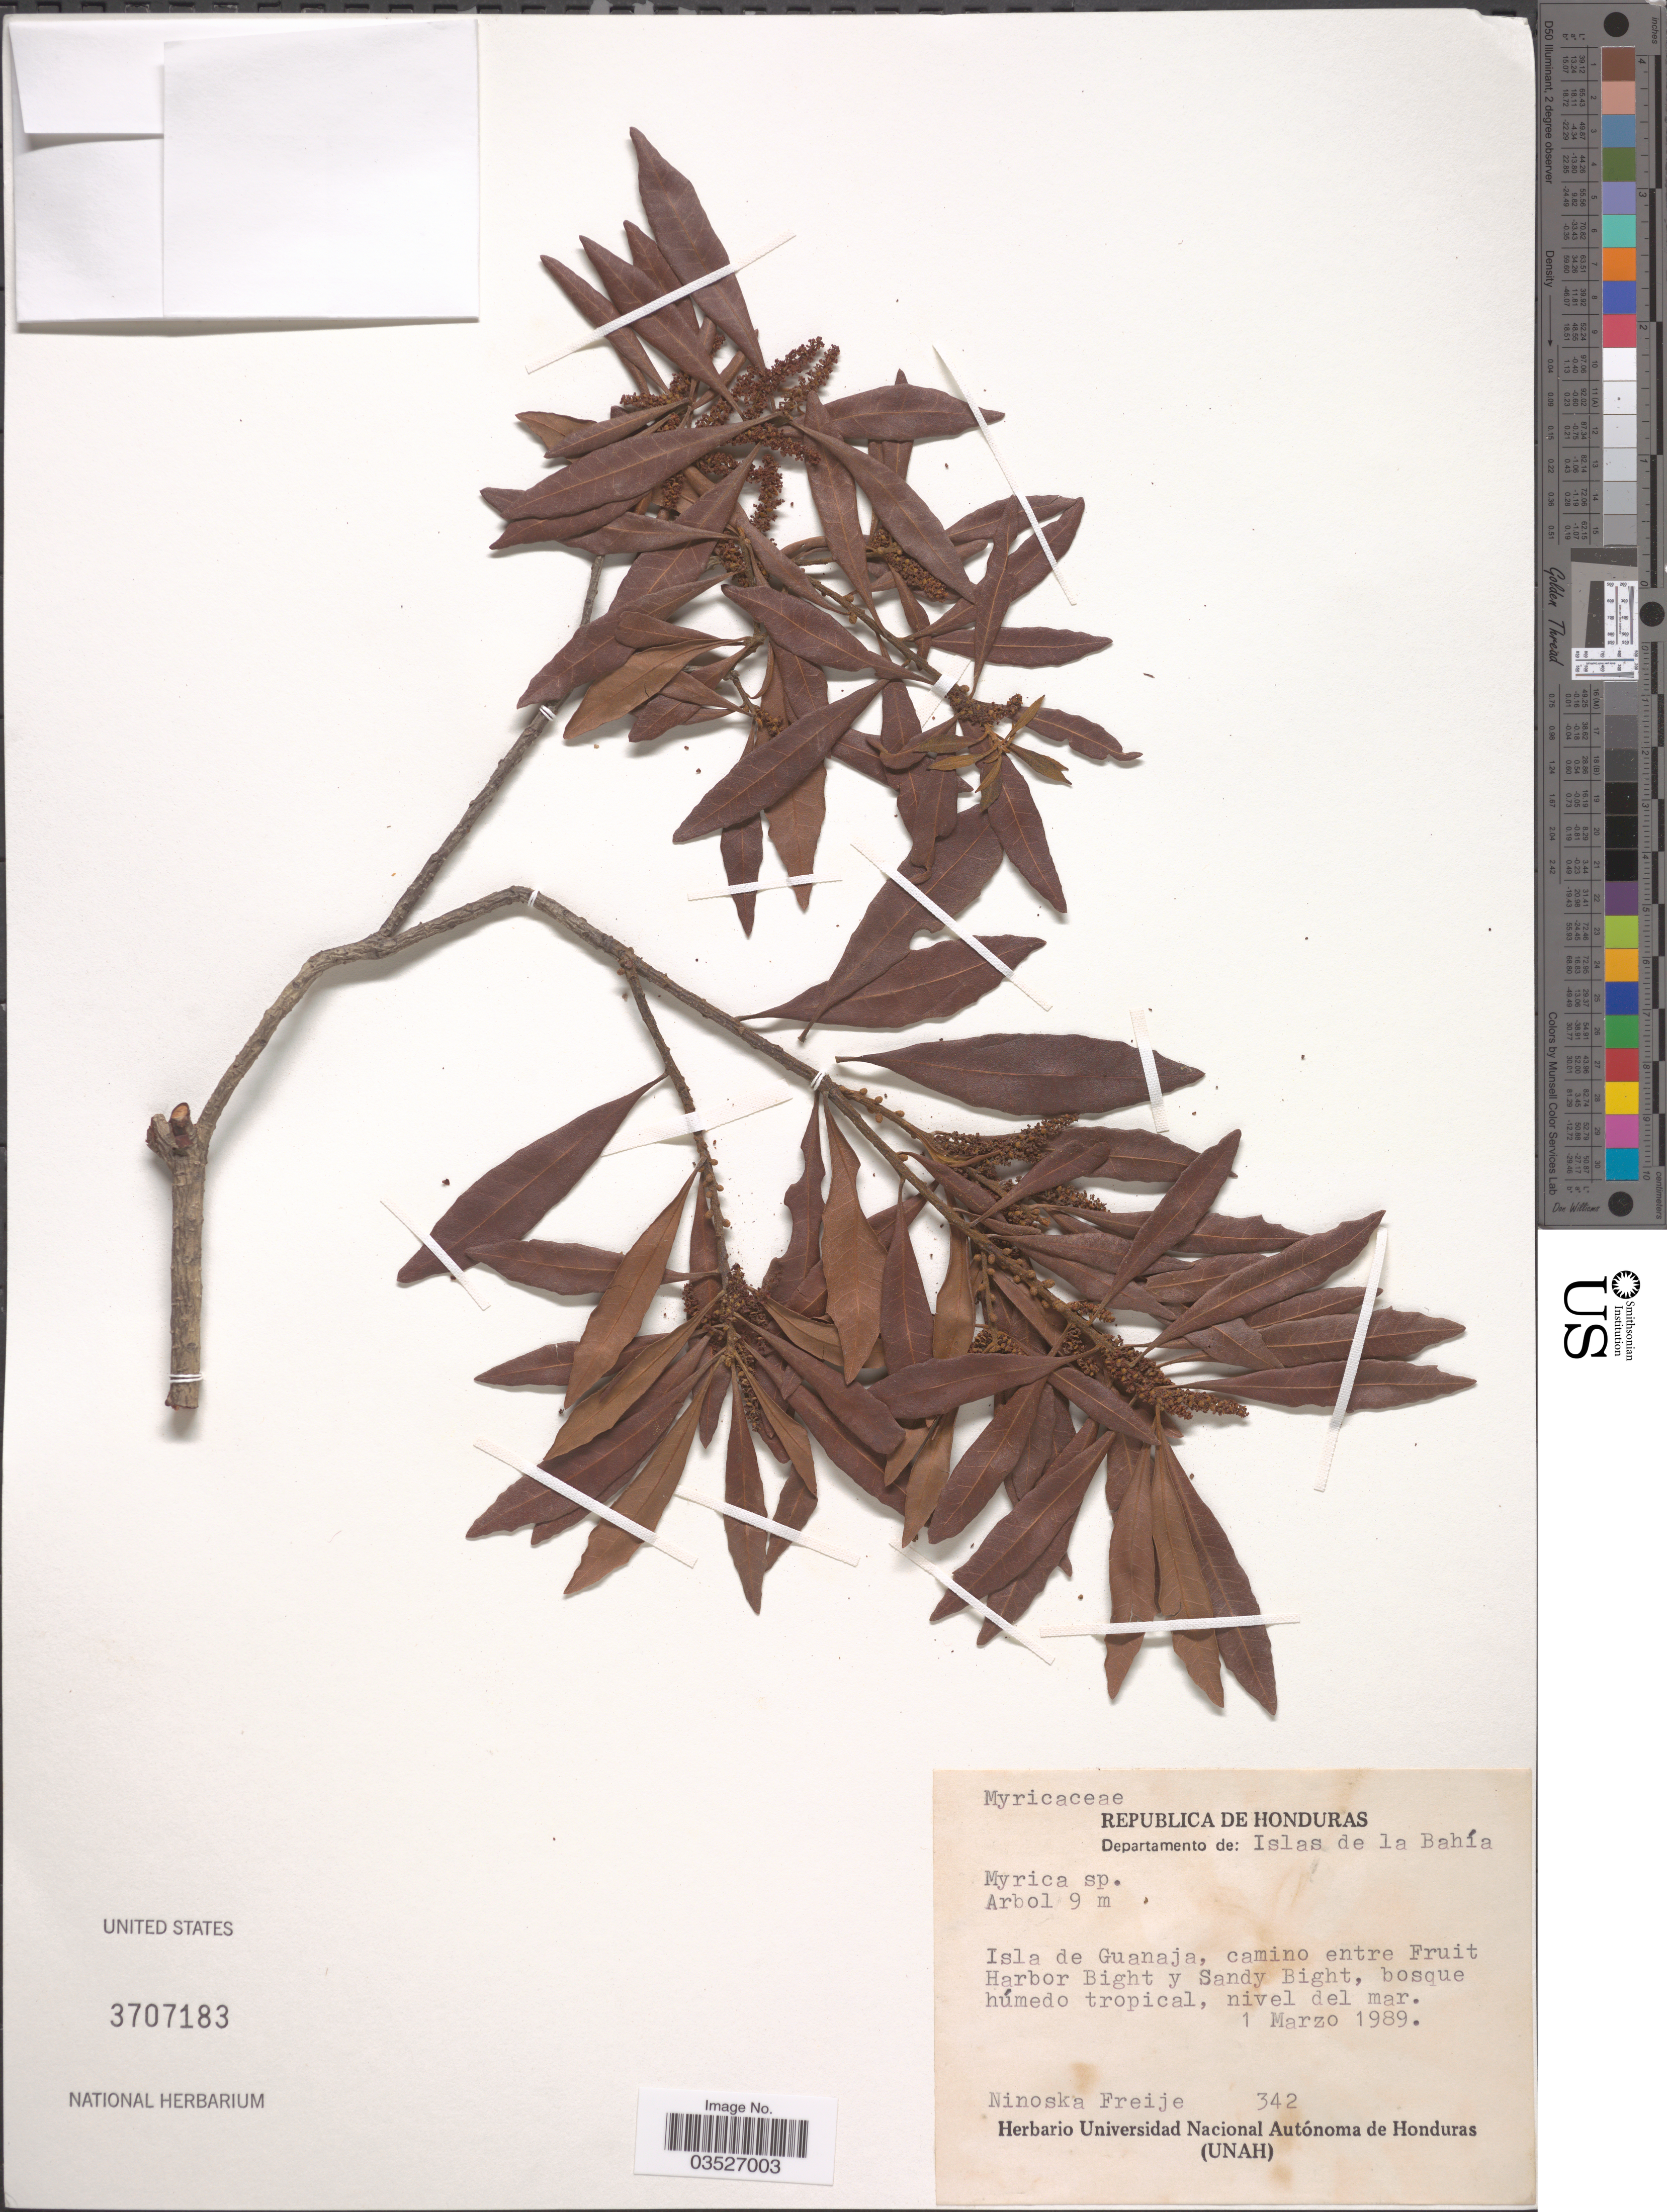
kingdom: Plantae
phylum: Tracheophyta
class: Magnoliopsida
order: Fagales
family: Myricaceae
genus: Morella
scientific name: Morella cerifera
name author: (L.) Small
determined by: Strong, M. T., (US), Smithsonian Institution - National Museum of Natural History (UNITED STATES)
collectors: N. Freije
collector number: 342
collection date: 1989-03-01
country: Honduras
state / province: Islas de la Bahía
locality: Departamento de: Islas de la Bahía. Isla de Guanaja, camino entre Fruit Harbor Bight y Sandy Bight, bosque húmedo tropical.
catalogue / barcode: US 3707183